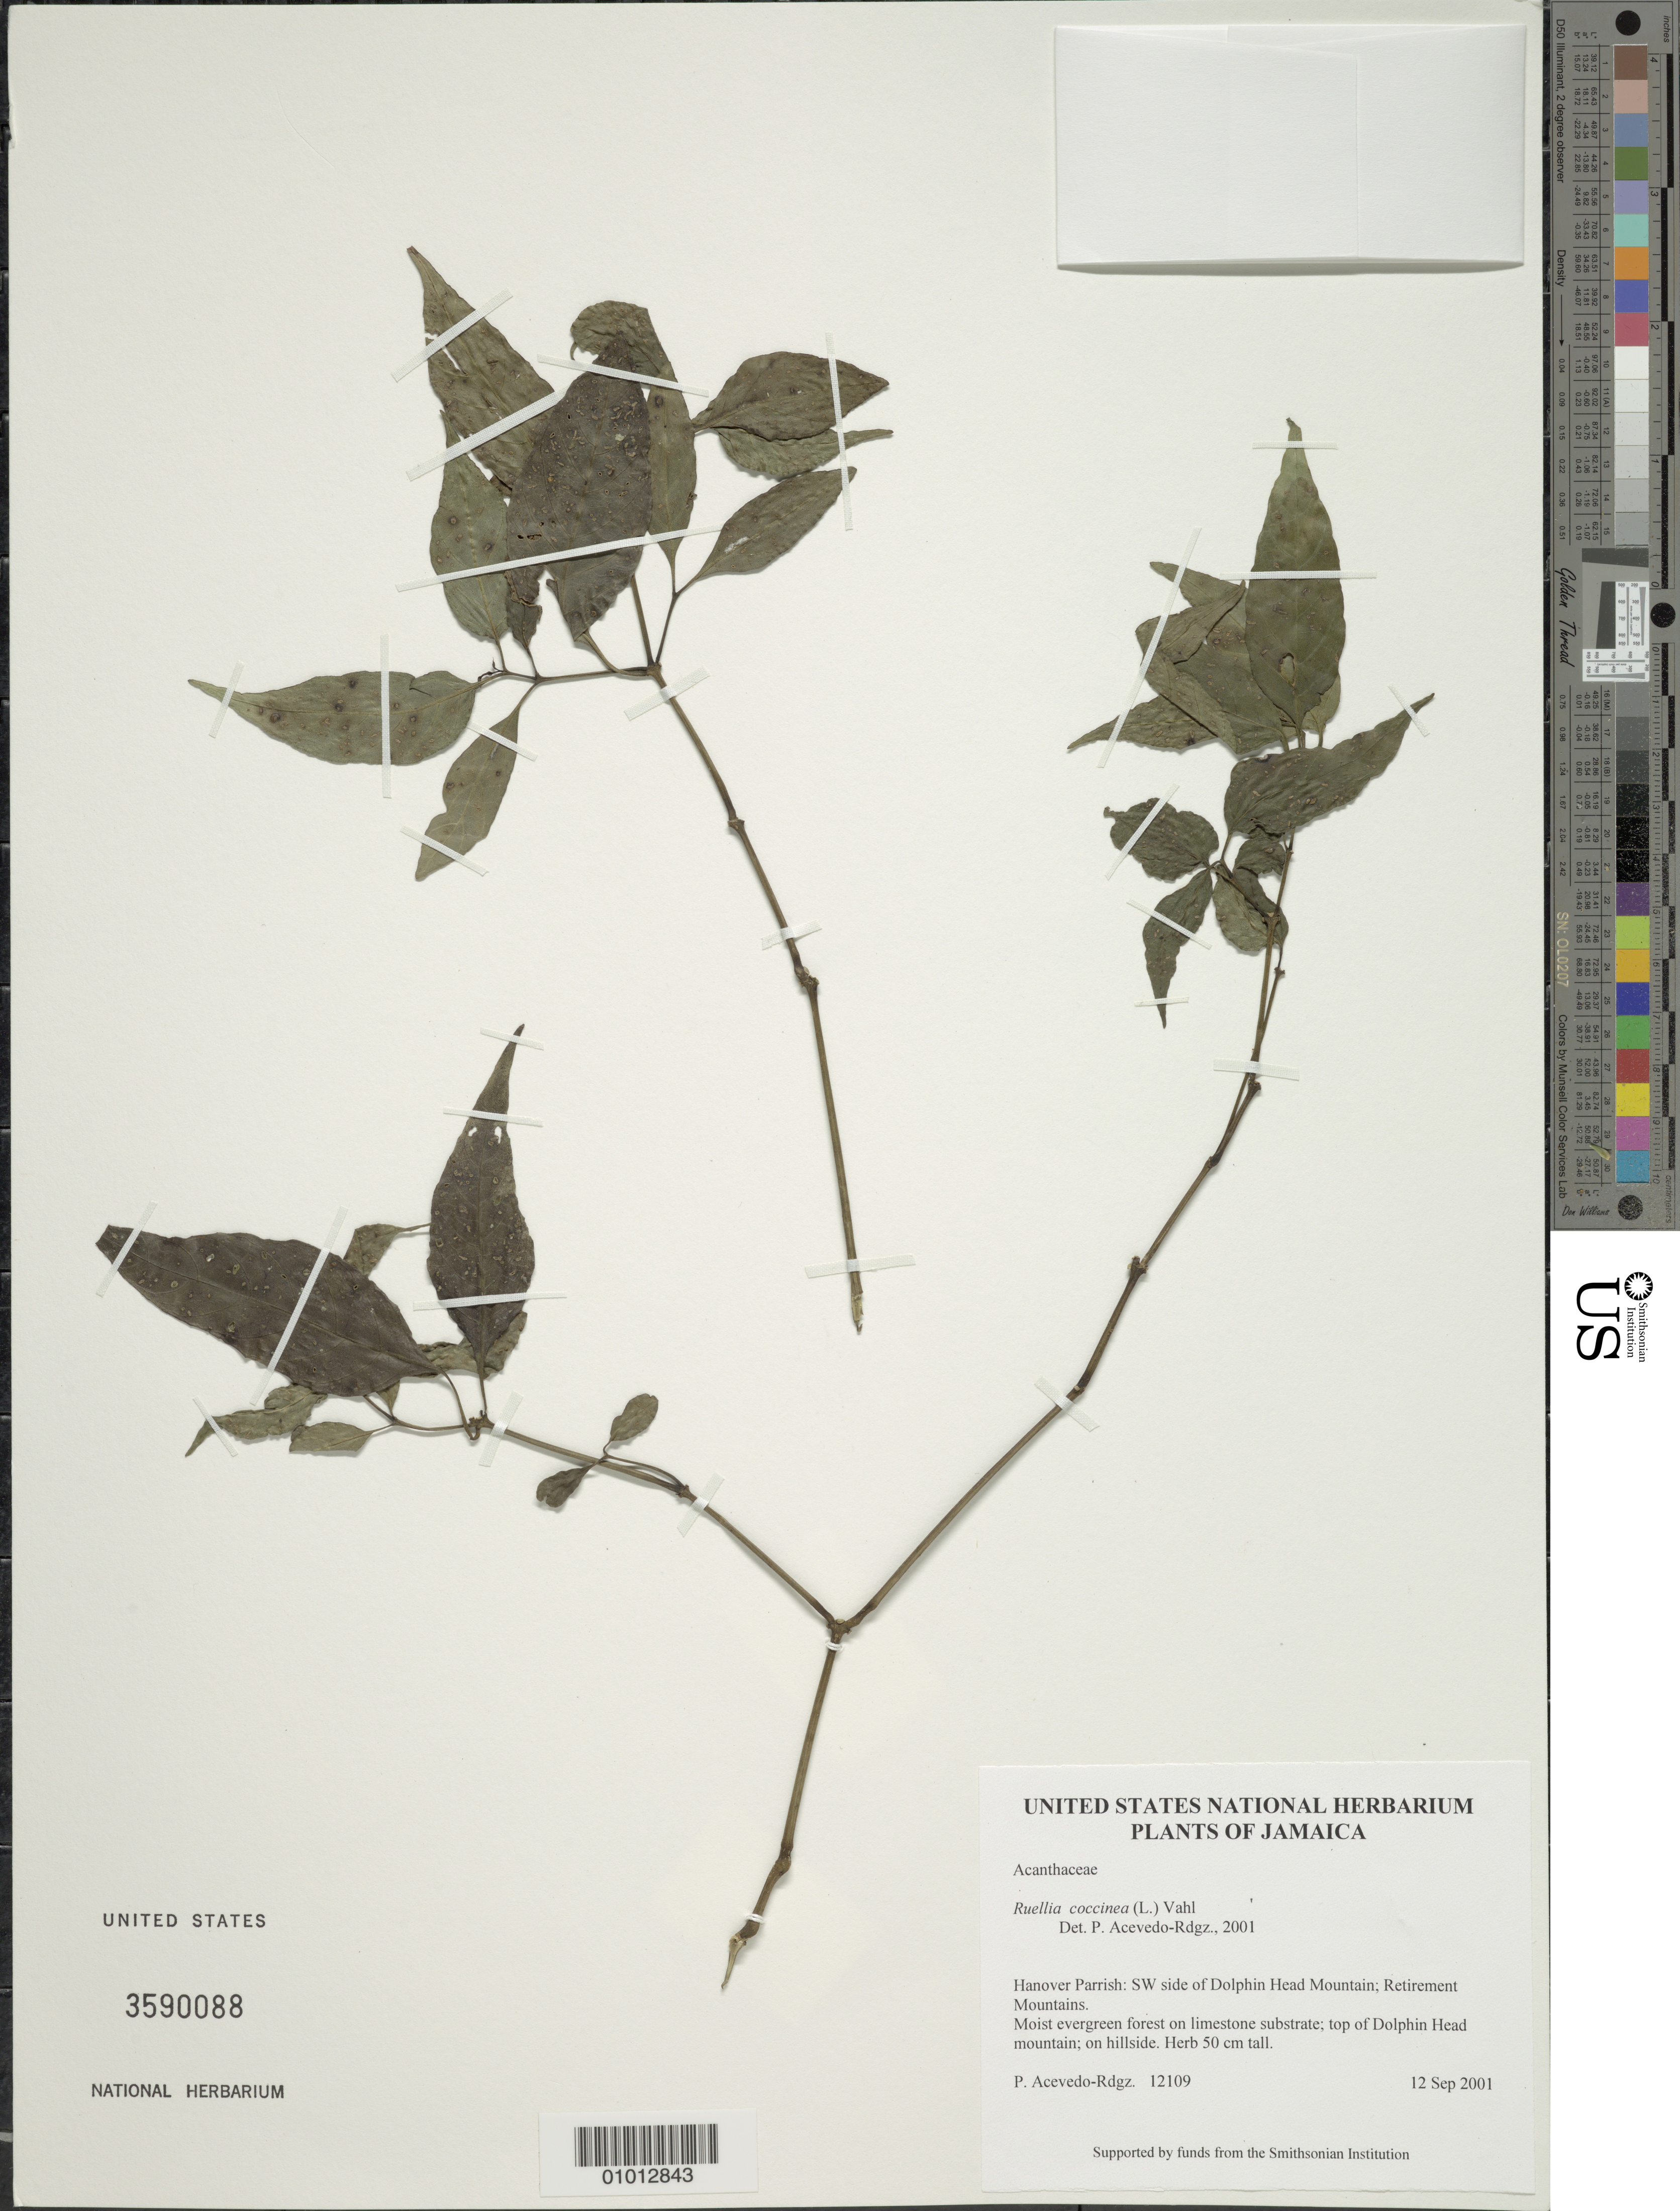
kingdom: Plantae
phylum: Tracheophyta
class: Magnoliopsida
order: Lamiales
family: Acanthaceae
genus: Ruellia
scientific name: Ruellia coccinea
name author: (L.) Vahl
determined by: Acevedo-Rodríguez, P., (BOT), Smithsonian Institution - National Museum of Natural History (UNITED STATES)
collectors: P. Acevedo-Rodr.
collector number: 12109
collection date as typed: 12 Sep 2001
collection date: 2001-09-12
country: Jamaica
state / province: Hanover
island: Jamaica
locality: Hanover Parrish: SW side of Dolphin Head Mountain; Retirement Mountains.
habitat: Moist evergreen forest on limestone substrate; top of Dolphin Head mountain; on hillside.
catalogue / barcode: US 3590088